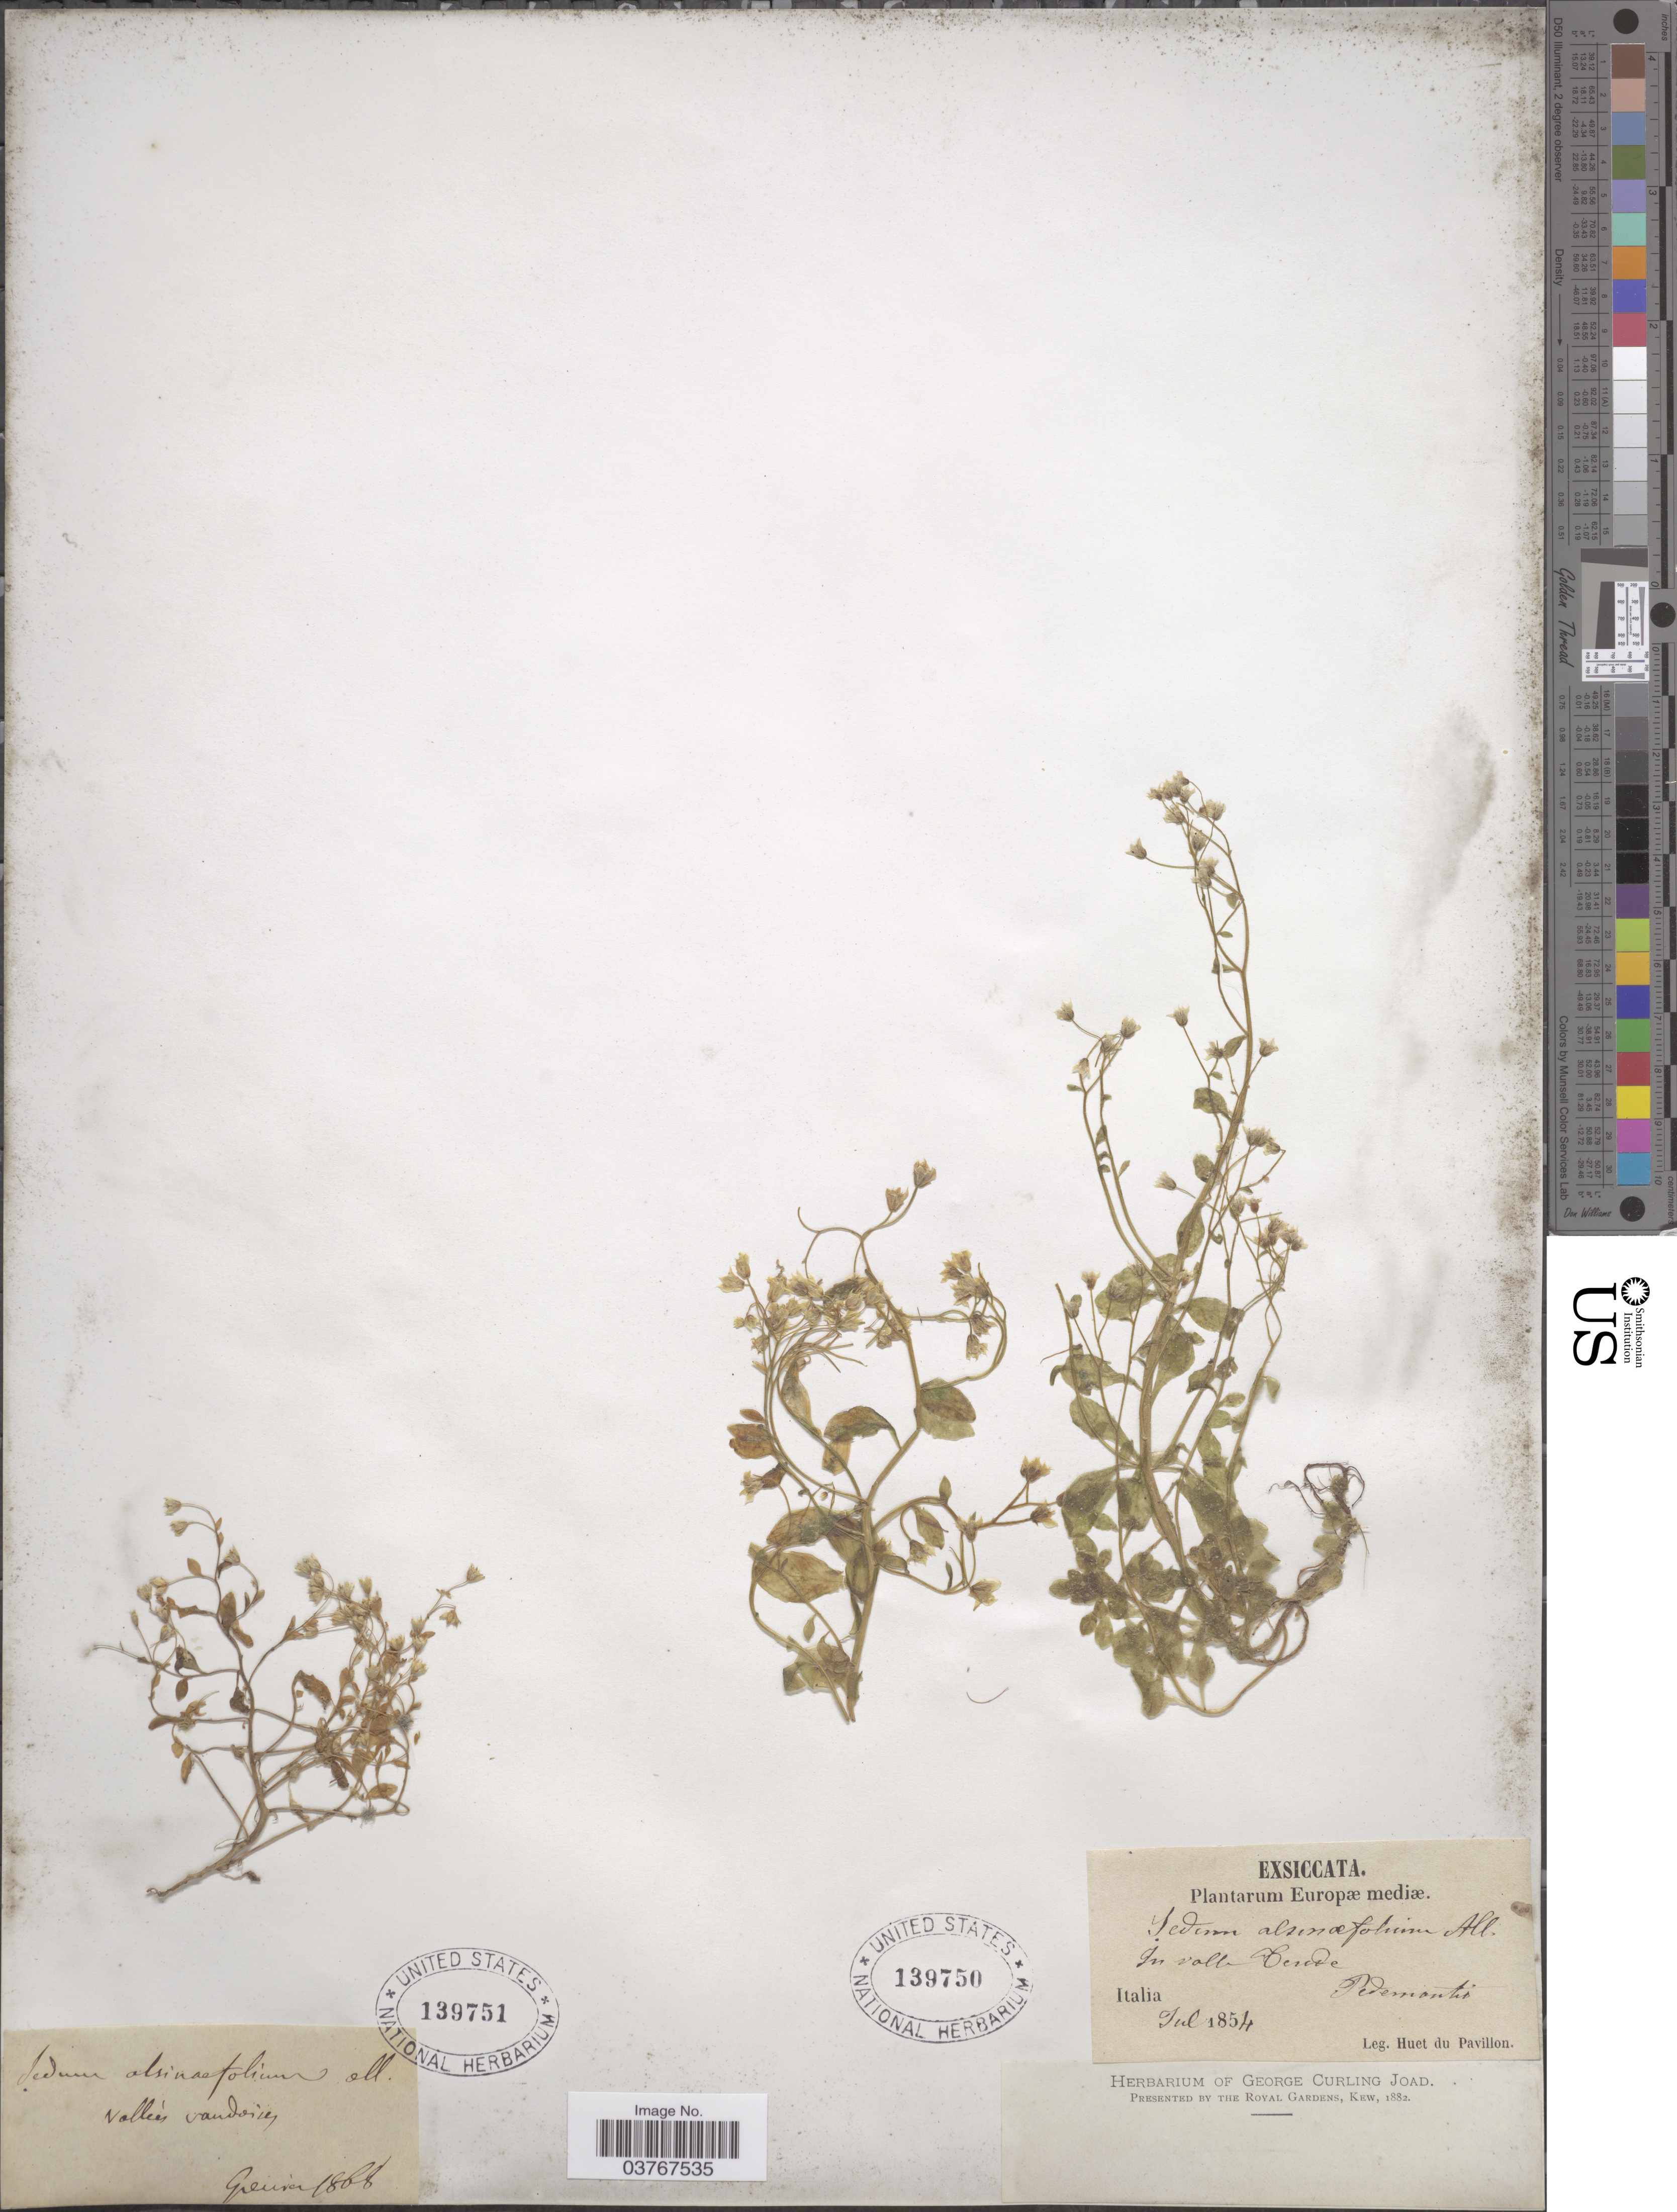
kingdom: Plantae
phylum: Tracheophyta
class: Magnoliopsida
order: Saxifragales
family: Crassulaceae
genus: Sedum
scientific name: Sedum alsinefolium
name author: All.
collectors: Huet du Pavillon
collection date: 1854-07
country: Italy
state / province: Piedmont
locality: In valle Tende Pedemontis.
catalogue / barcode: US 139750-2